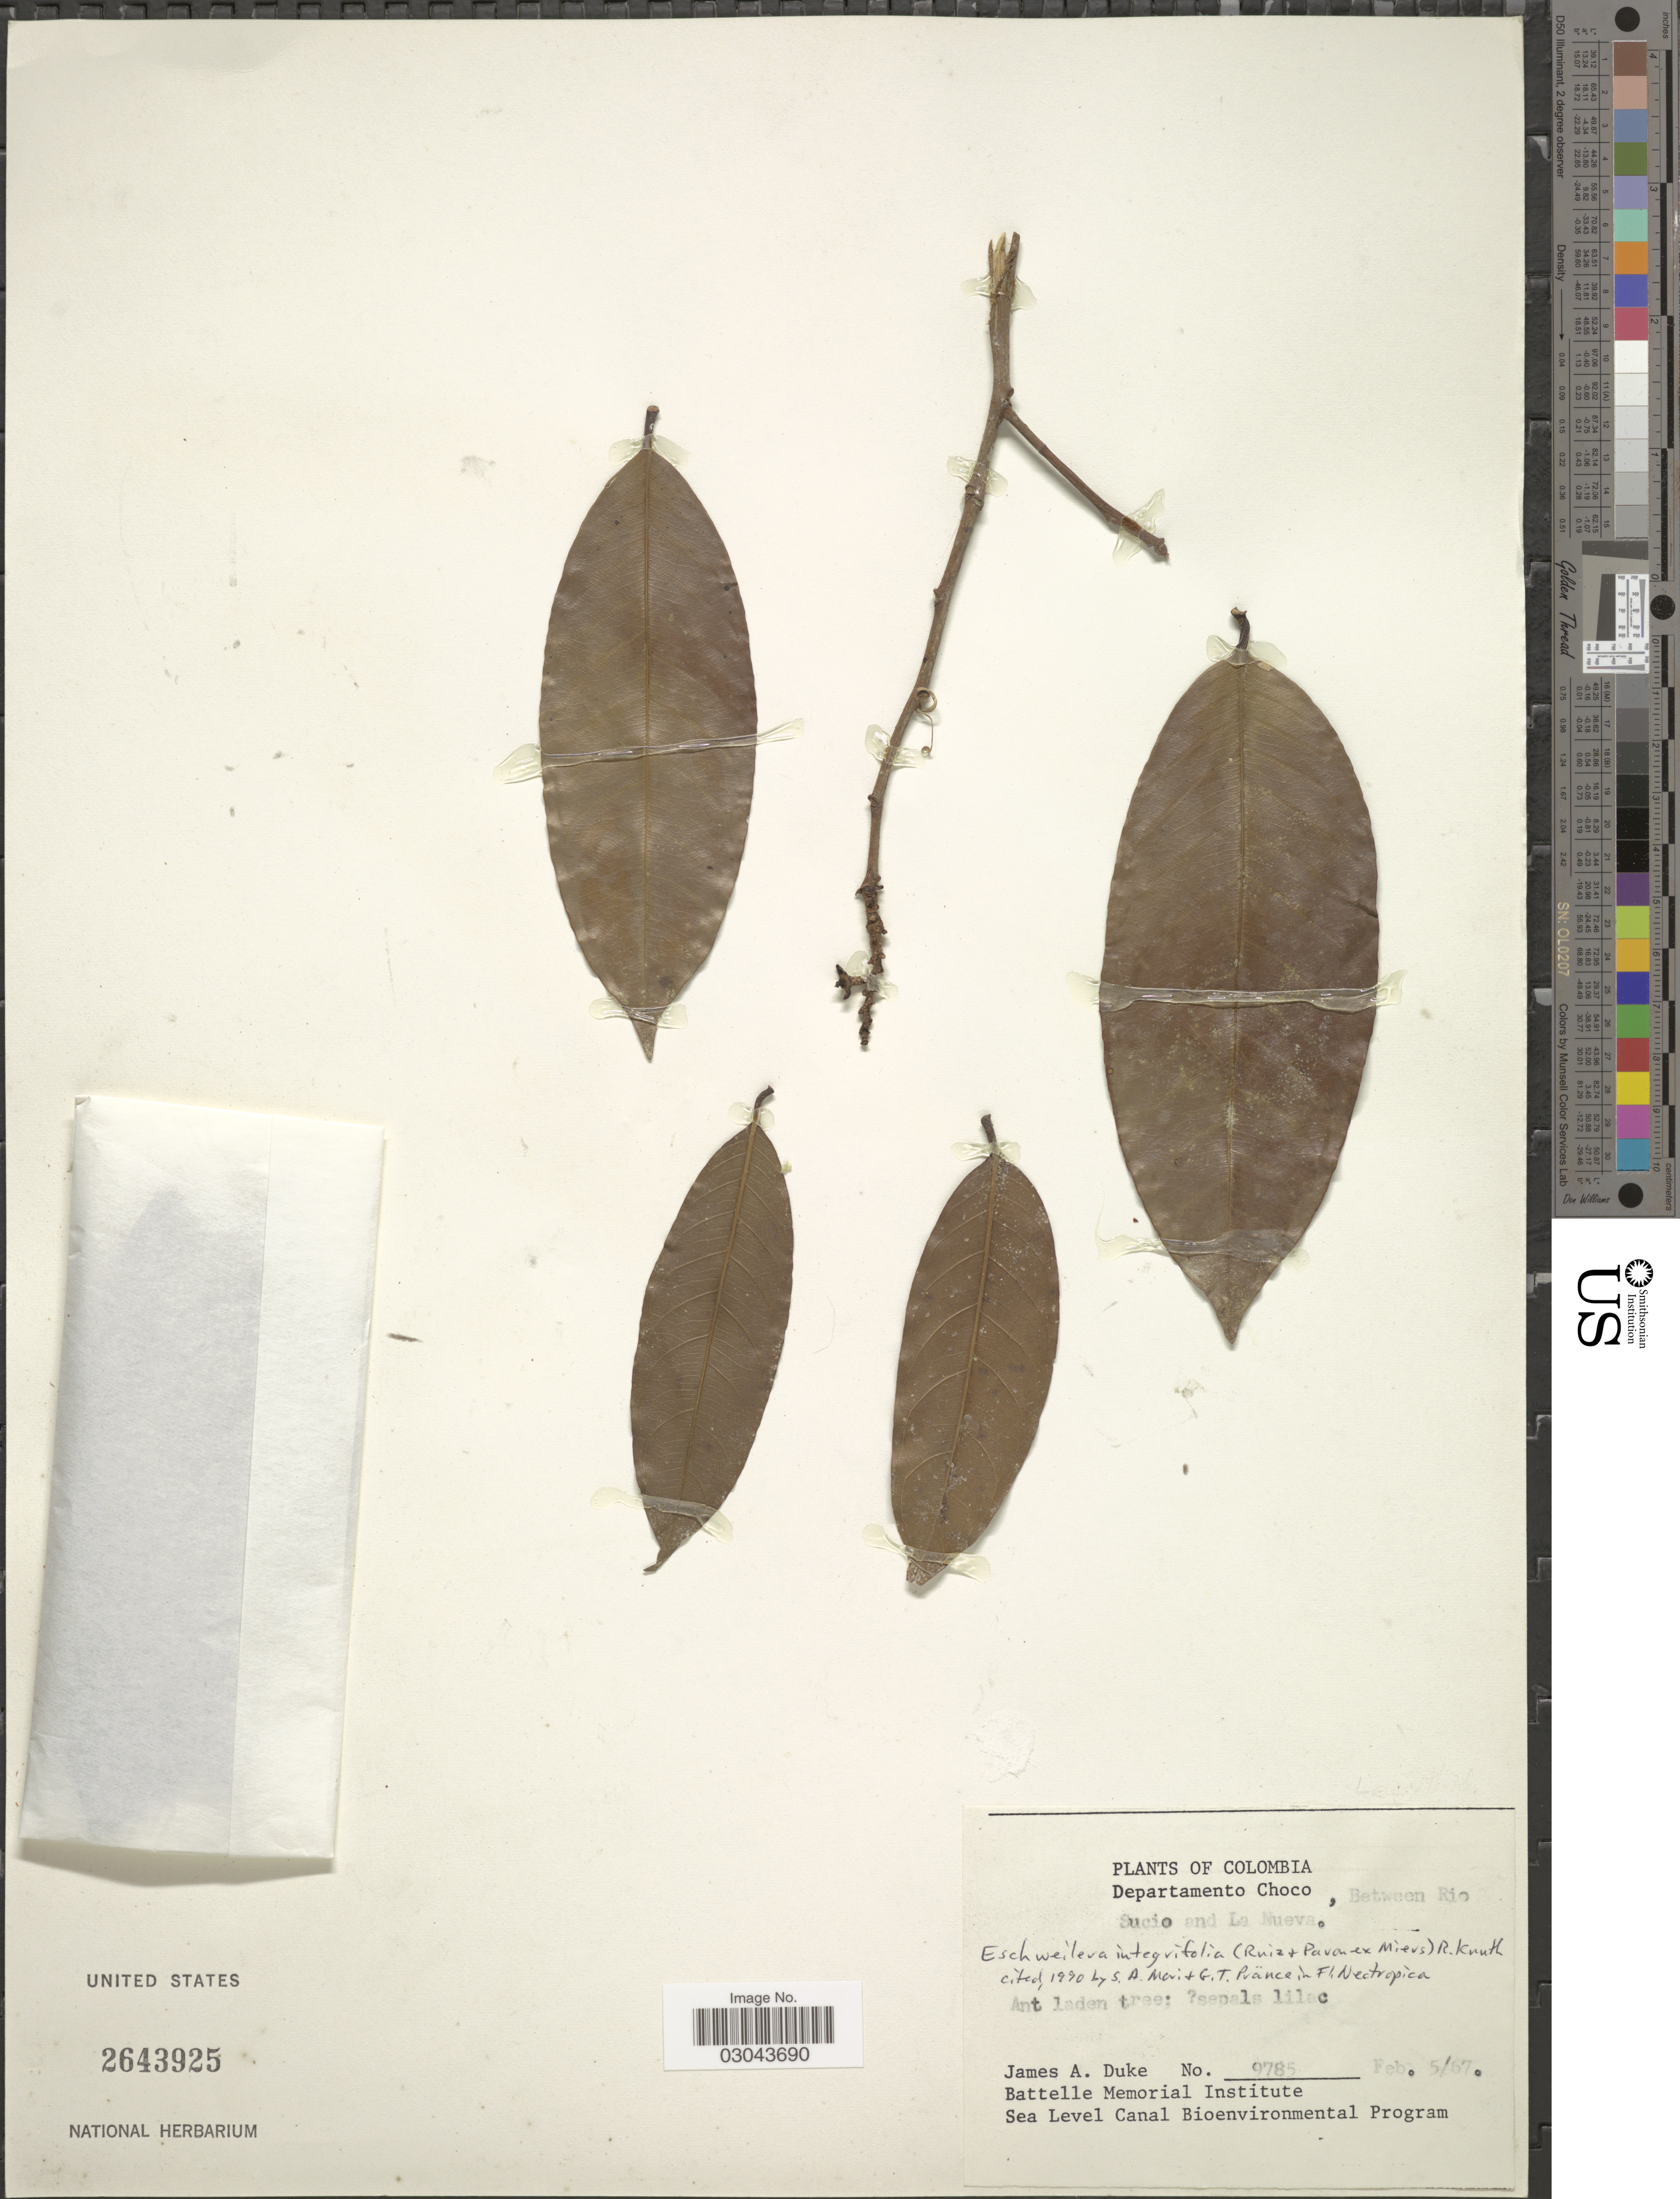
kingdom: Plantae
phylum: Tracheophyta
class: Magnoliopsida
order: Ericales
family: Lecythidaceae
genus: Eschweilera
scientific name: Eschweilera integrifolia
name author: (Ruiz & Pav. ex Miers) R. Knuth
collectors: J. A. Duke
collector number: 9785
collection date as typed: Transcribed d/m/y: 5/2/67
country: Colombia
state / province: Chocó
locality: Departamento Choco, Between Rio Sucio and La Nueva.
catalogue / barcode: US 2643925